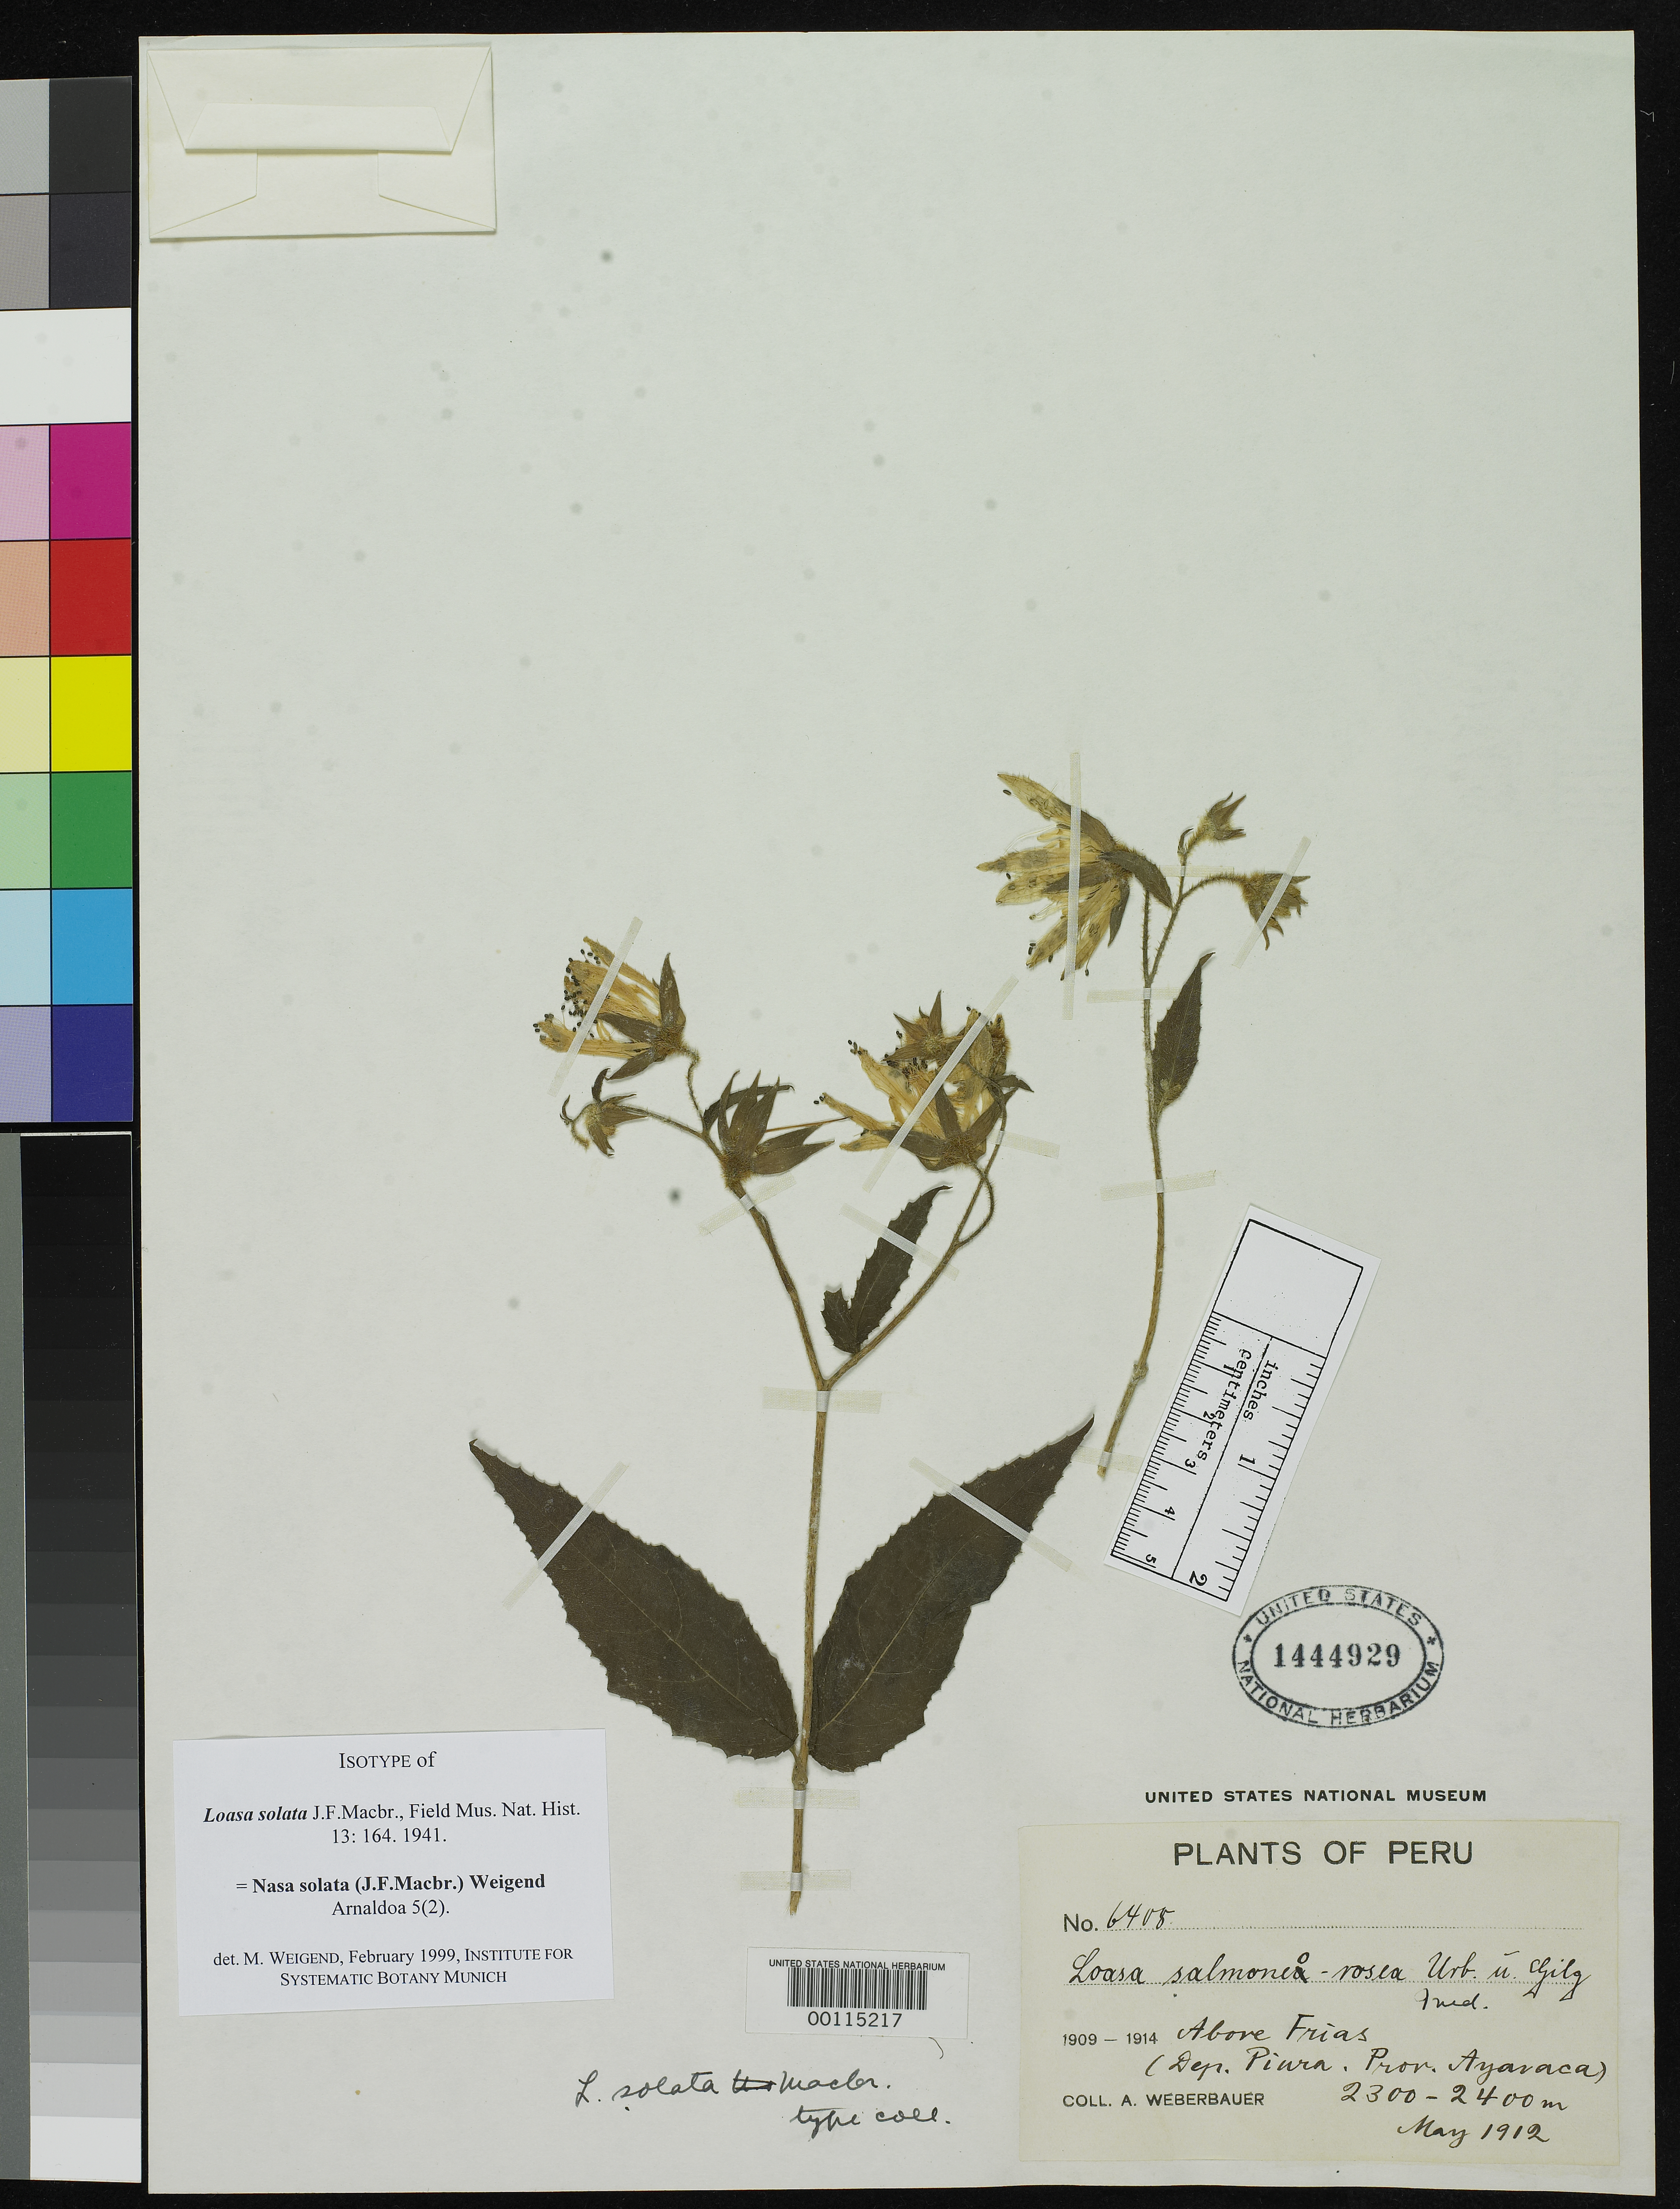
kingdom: Plantae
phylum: Tracheophyta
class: Magnoliopsida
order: Cornales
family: Loasaceae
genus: Loasa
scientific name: Loasa solata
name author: J.F. Macbr.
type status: Isotype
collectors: A. Weberbauer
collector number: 6408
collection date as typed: May 1912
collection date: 1912-05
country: Peru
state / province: Ayacucho / Piura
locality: above Frías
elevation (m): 2300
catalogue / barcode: US 1444929